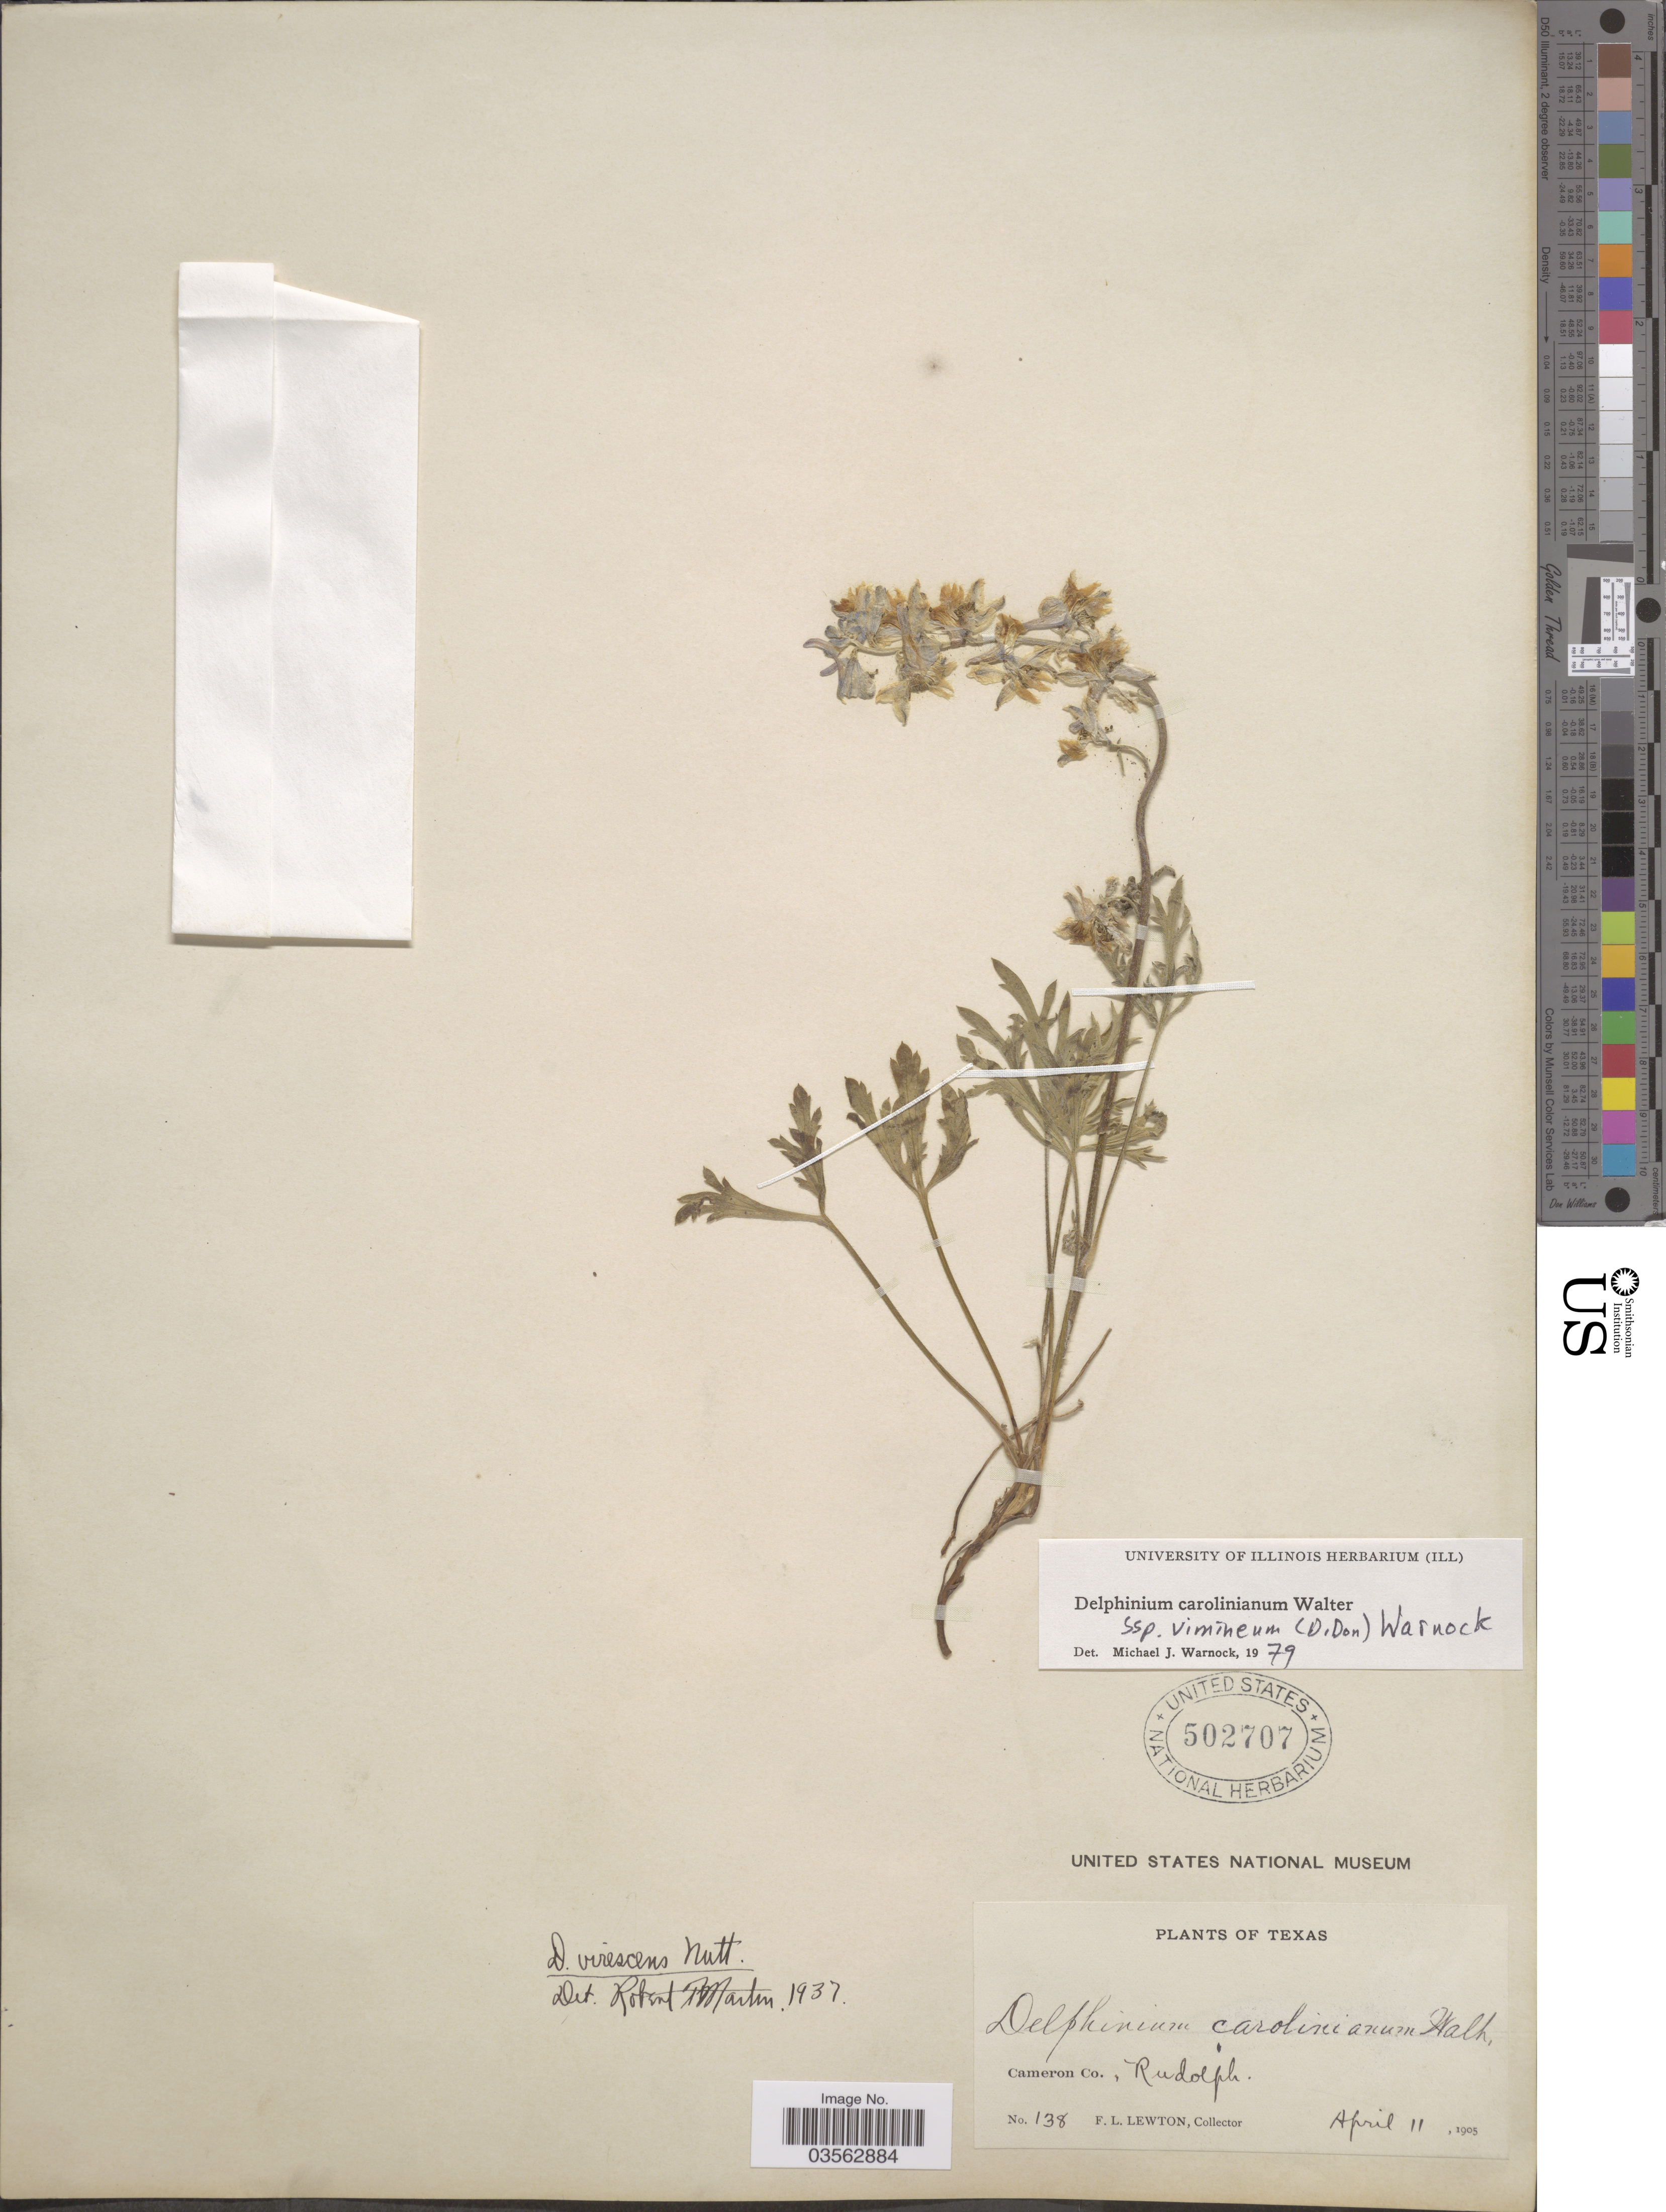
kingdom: Plantae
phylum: Tracheophyta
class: Magnoliopsida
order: Ranunculales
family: Ranunculaceae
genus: Delphinium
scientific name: Delphinium carolinianum subsp. vimineum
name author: Walter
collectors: F. L. Lewton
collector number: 138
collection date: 1905-04-11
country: United States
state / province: Texas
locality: Cameron Co., Rudolph.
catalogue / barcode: US 502707